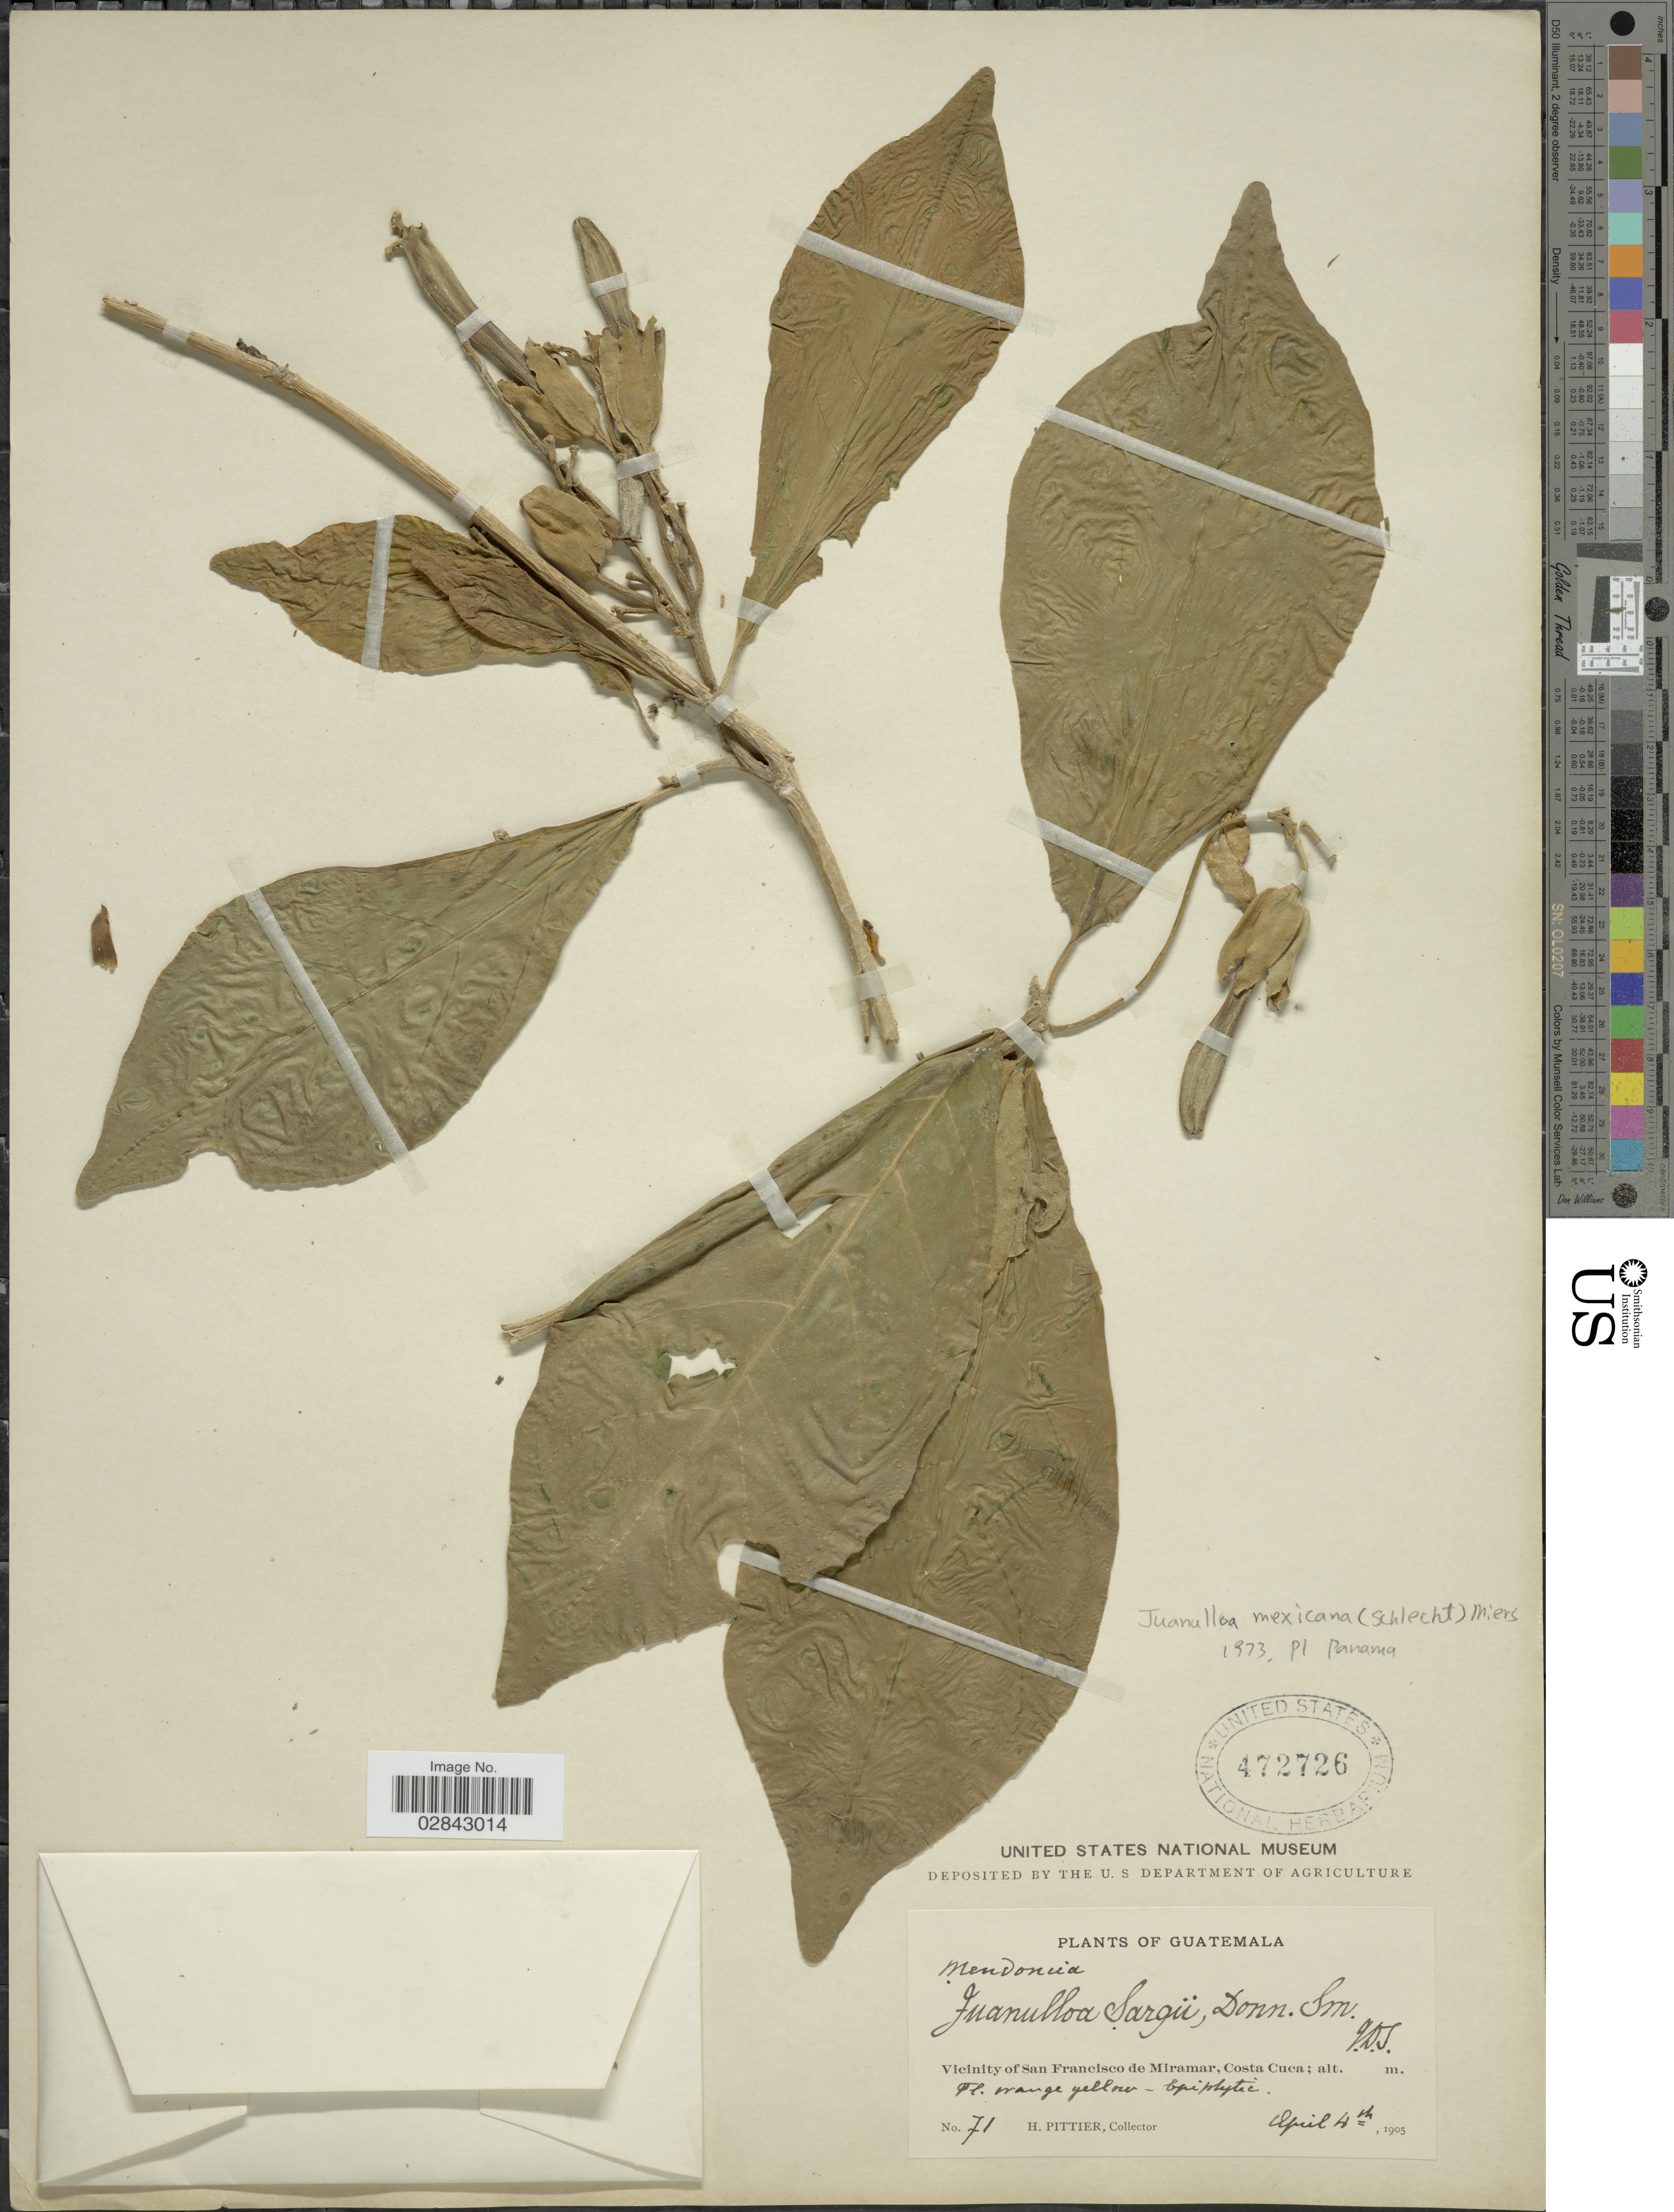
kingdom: Plantae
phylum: Tracheophyta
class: Magnoliopsida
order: Solanales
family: Solanaceae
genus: Juanulloa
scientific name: Juanulloa mexicana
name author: Miers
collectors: H. F. Pittier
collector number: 71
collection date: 1905-04-04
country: Costa Rica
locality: Vicinity of San Francisco de Miramar.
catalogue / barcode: US 472726